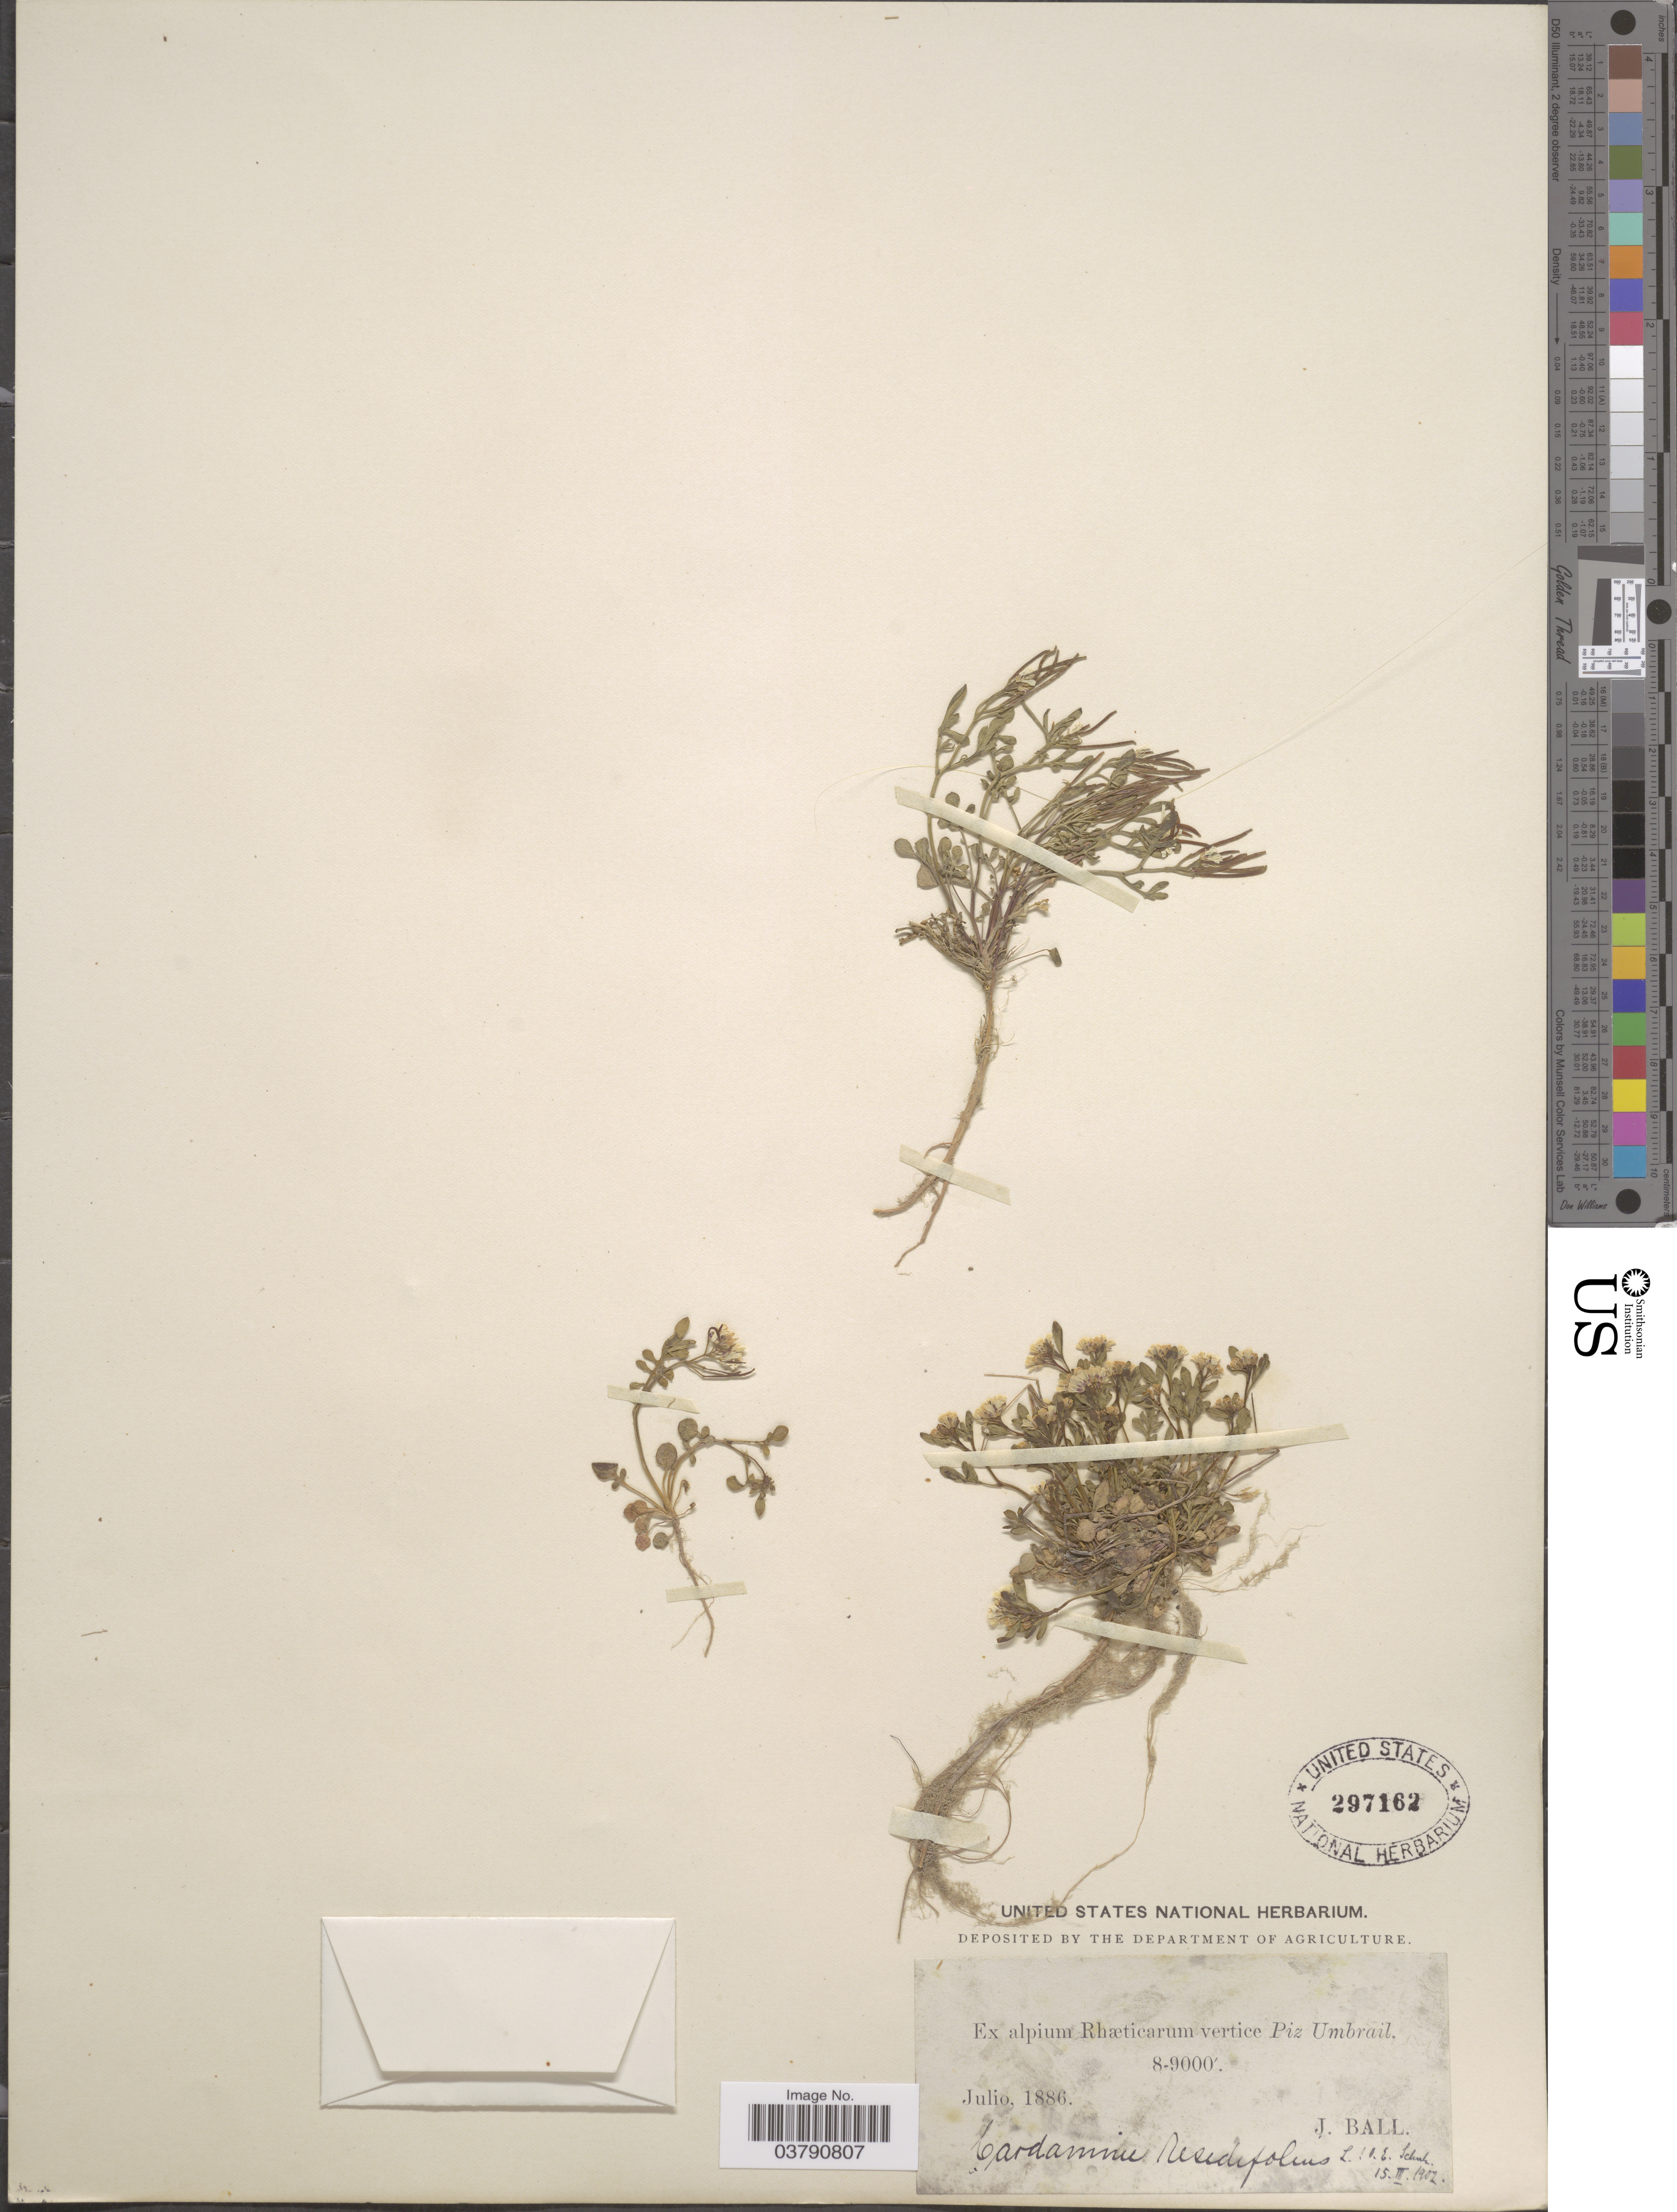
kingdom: Plantae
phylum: Tracheophyta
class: Magnoliopsida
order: Brassicales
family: Brassicaceae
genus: Cardamine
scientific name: Cardamine resedifolia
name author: L.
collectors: J. Ball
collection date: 1886-07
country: Switzerland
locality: Ex alpium Rhæticarum vertice Piz Umbrail.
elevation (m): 2438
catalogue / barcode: US 297162